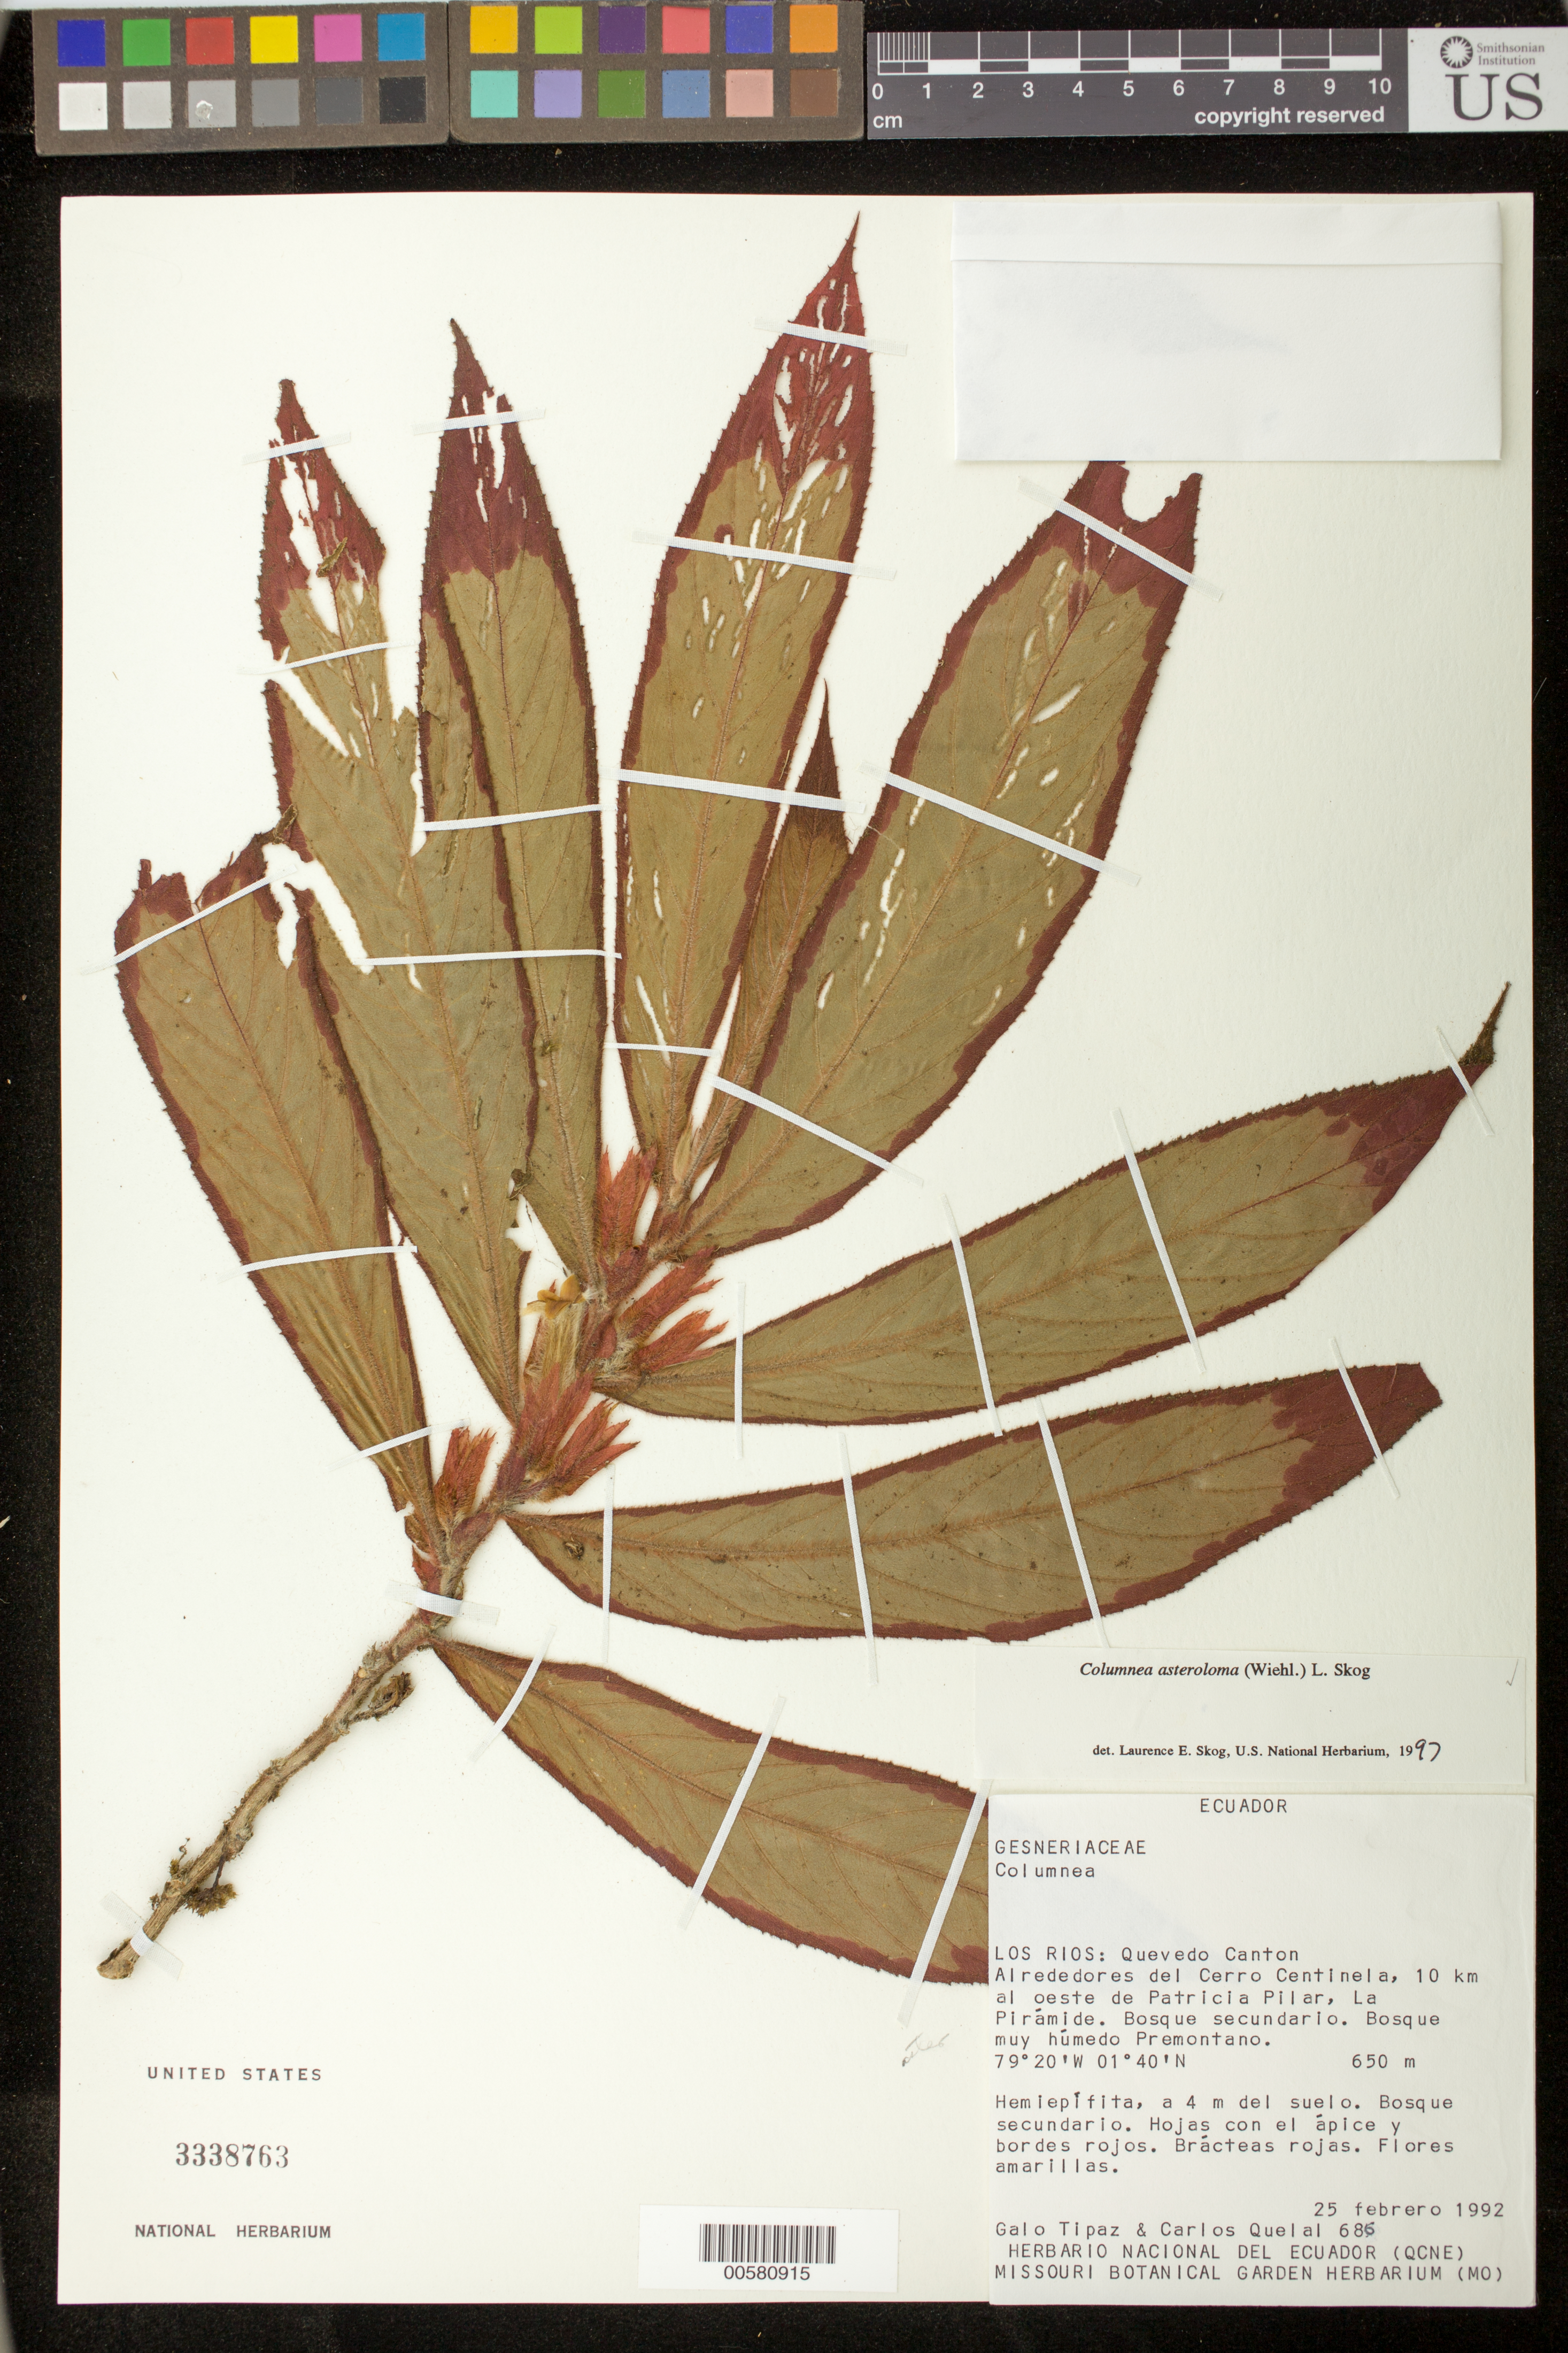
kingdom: Plantae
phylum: Tracheophyta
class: Magnoliopsida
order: Lamiales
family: Gesneriaceae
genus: Columnea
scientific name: Columnea asteroloma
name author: (Wiehler) L.E. Skog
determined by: Skog, Laurence E.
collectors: G. Tipaz & C. Quelal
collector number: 686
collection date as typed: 25 Feb 1992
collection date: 1992-02-25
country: Ecuador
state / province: Los Ríos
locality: Quevedo Canton. Alrededores del Cerro Centinela, 10 km al oeste de Patricia Pilar, La Pirámide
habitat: Bosque secundario; bosque muy húmedo premontano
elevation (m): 650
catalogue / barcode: US 3338763